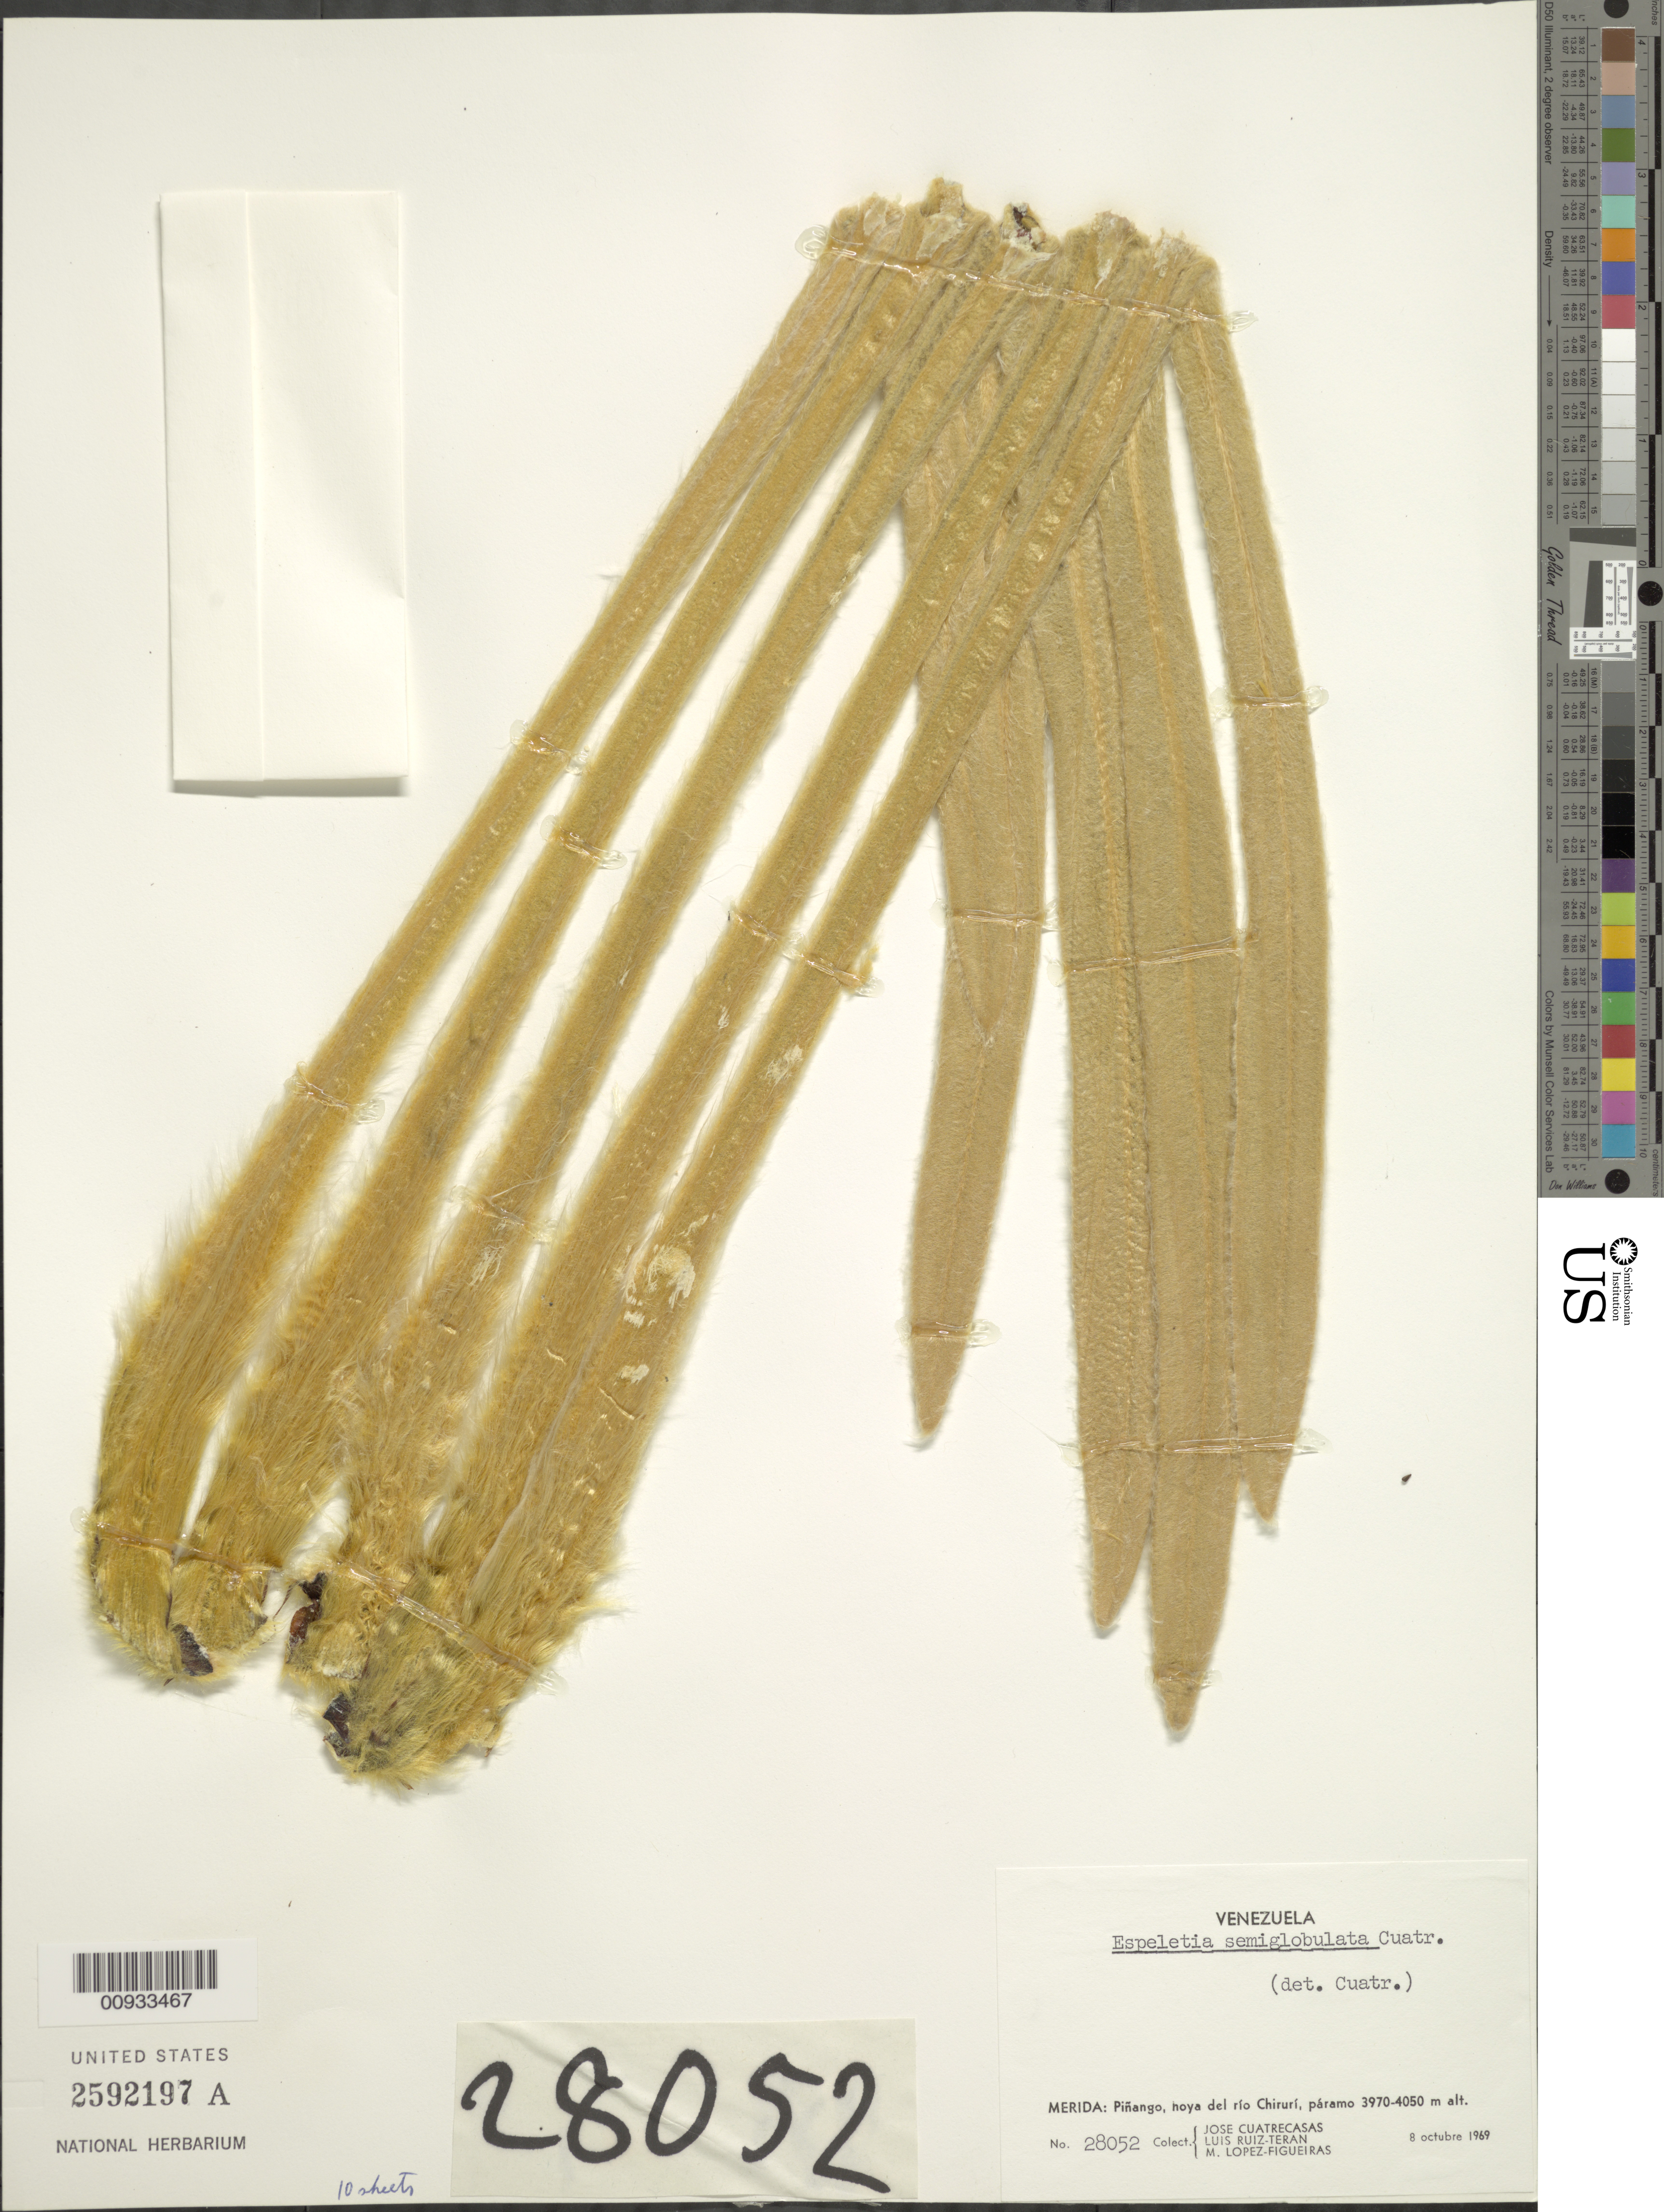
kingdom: Plantae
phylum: Tracheophyta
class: Magnoliopsida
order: Asterales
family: Asteraceae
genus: Espeletia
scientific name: Espeletia semiglobulata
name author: Cuatrec.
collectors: J. Cuatrecasas, L. Teran & M. López Figueiras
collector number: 28052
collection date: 1969-10-08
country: Venezuela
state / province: Mérida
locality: Pinango, hoya del rio Chiruri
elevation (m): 3970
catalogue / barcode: US 2592197A